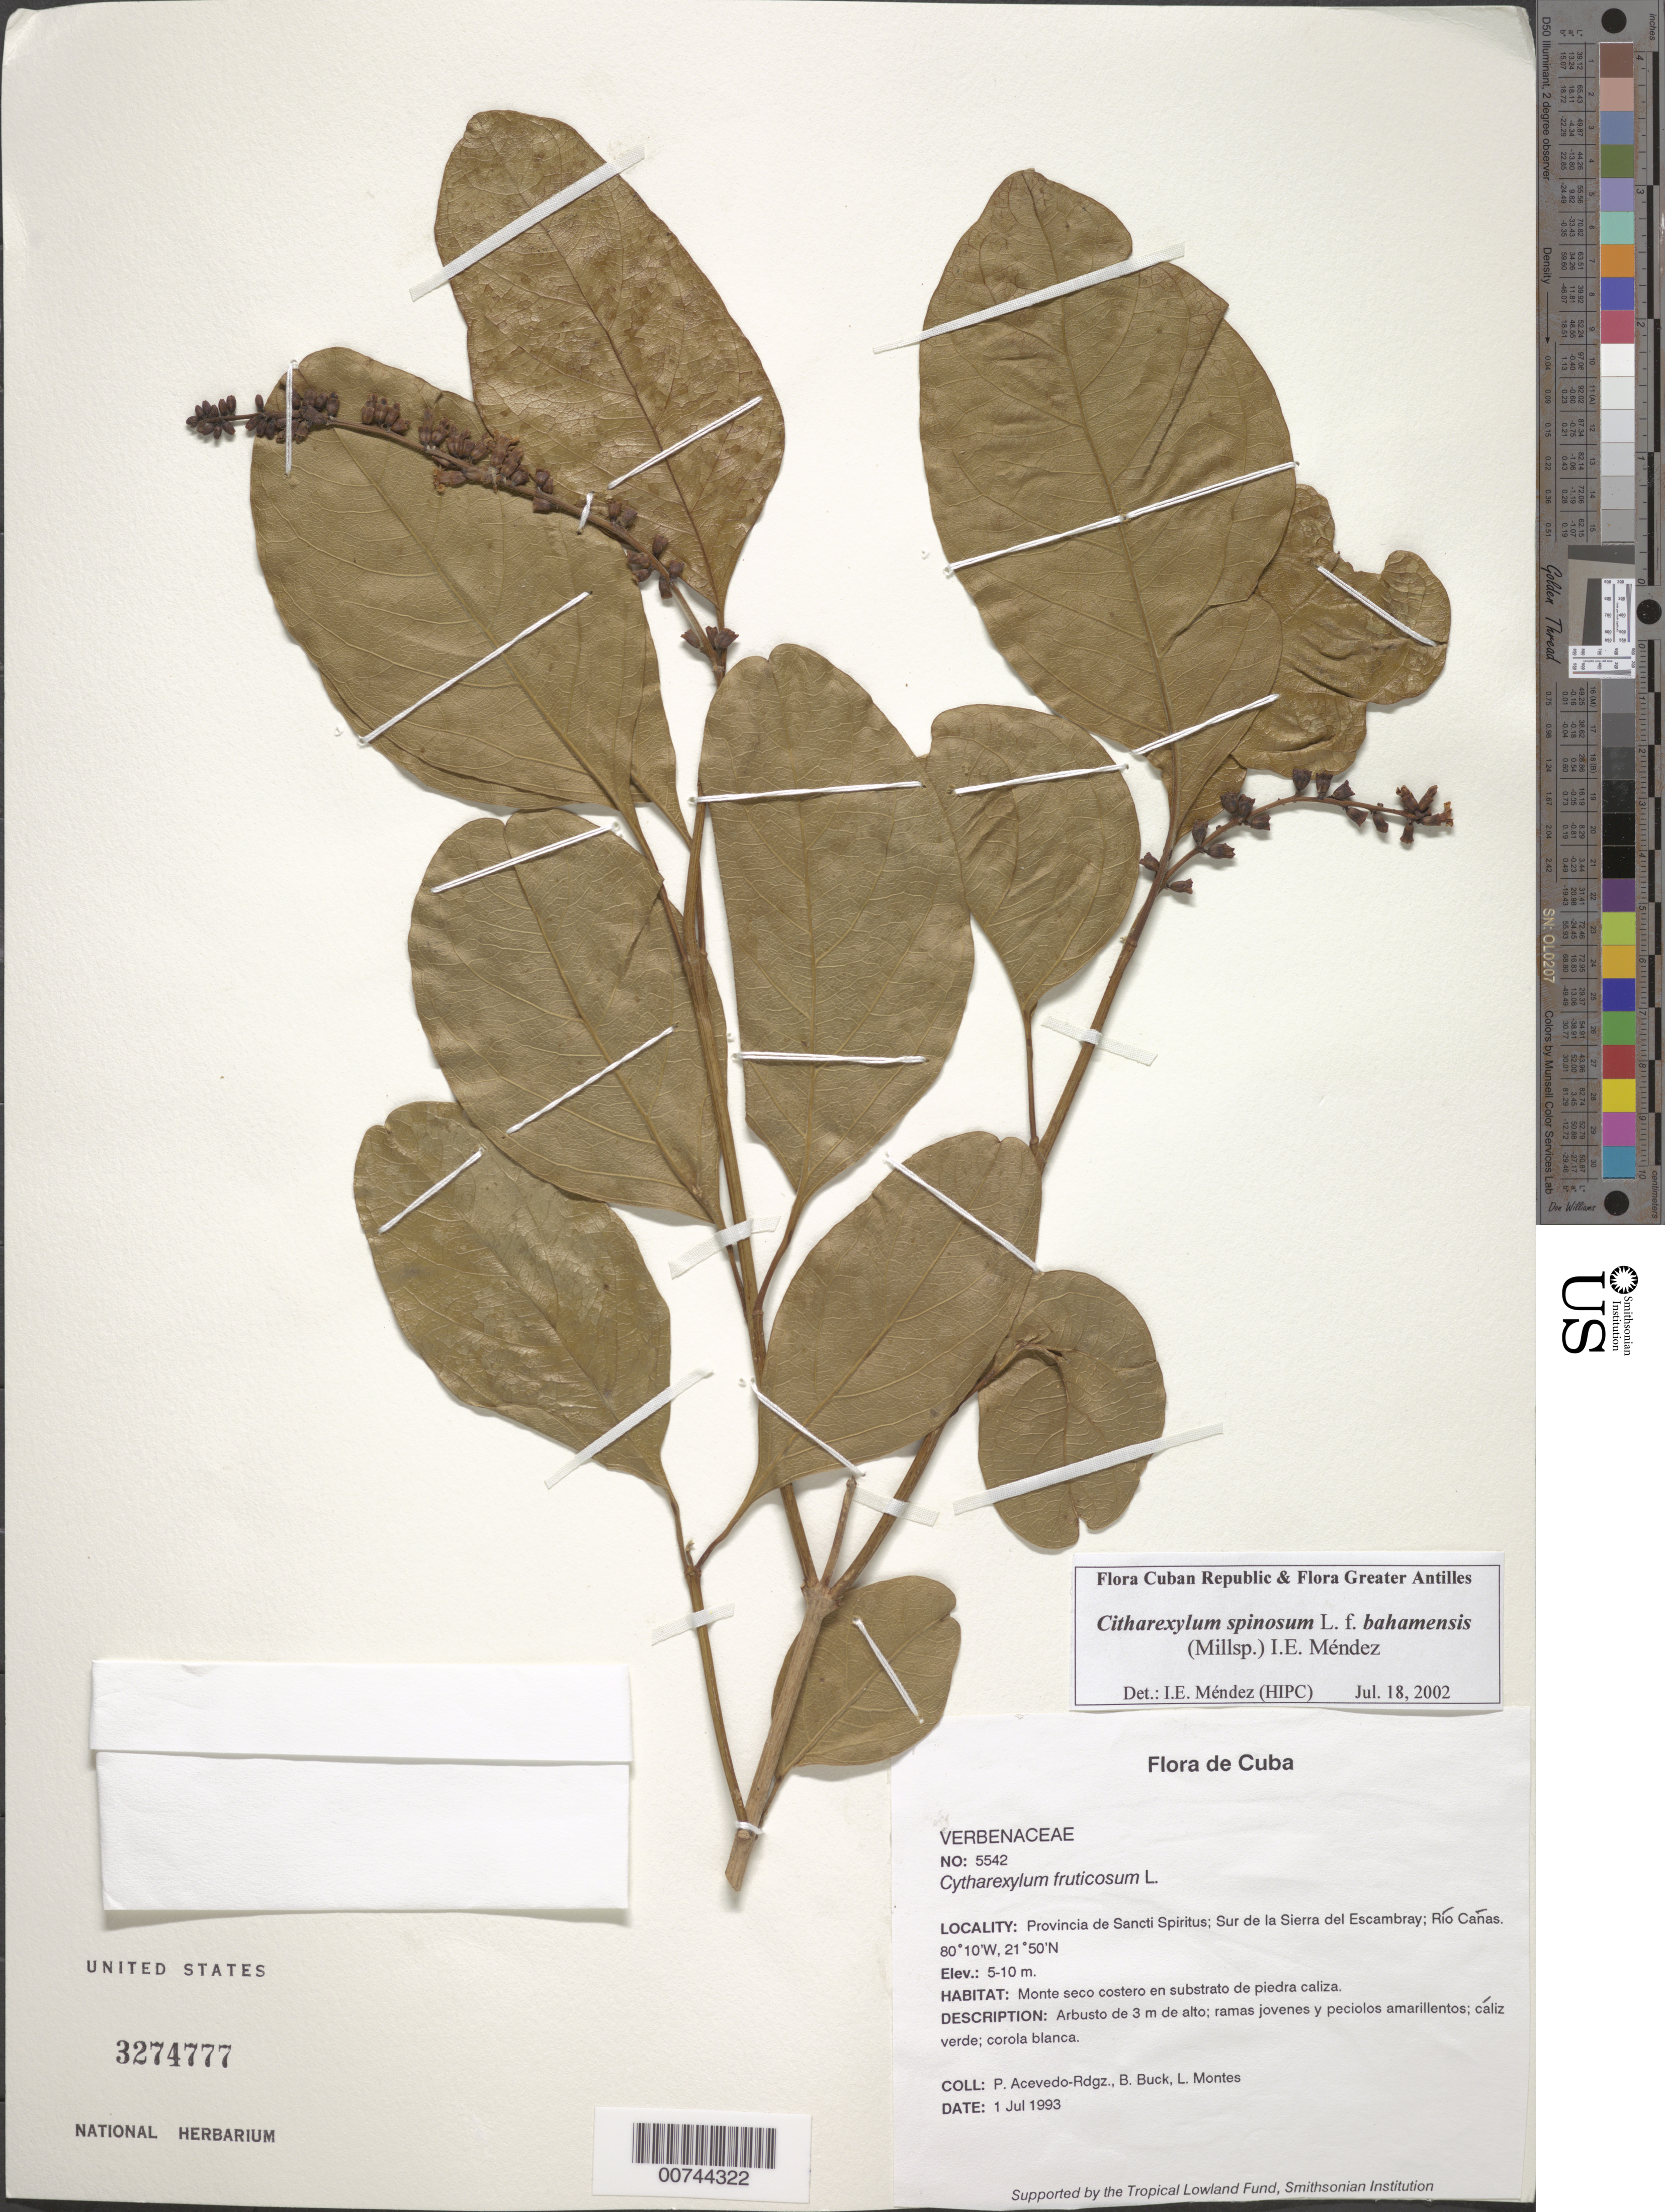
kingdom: Plantae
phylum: Tracheophyta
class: Magnoliopsida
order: Lamiales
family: Verbenaceae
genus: Citharexylum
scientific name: Citharexylum spinosum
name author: L.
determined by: Fl. de Cuba exsiccatae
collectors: P. Acevedo-Rodr., B. Buck & L. Montes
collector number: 5542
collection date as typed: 01 Jul 1993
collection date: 1993-07-01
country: Cuba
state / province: Sancti Spiritus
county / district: Municipio de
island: Cuba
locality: Sur de la Sierra del Escambray; Río Canas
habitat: Monte seco costero en substrato de piedra caliza.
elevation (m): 5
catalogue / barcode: US 3274777